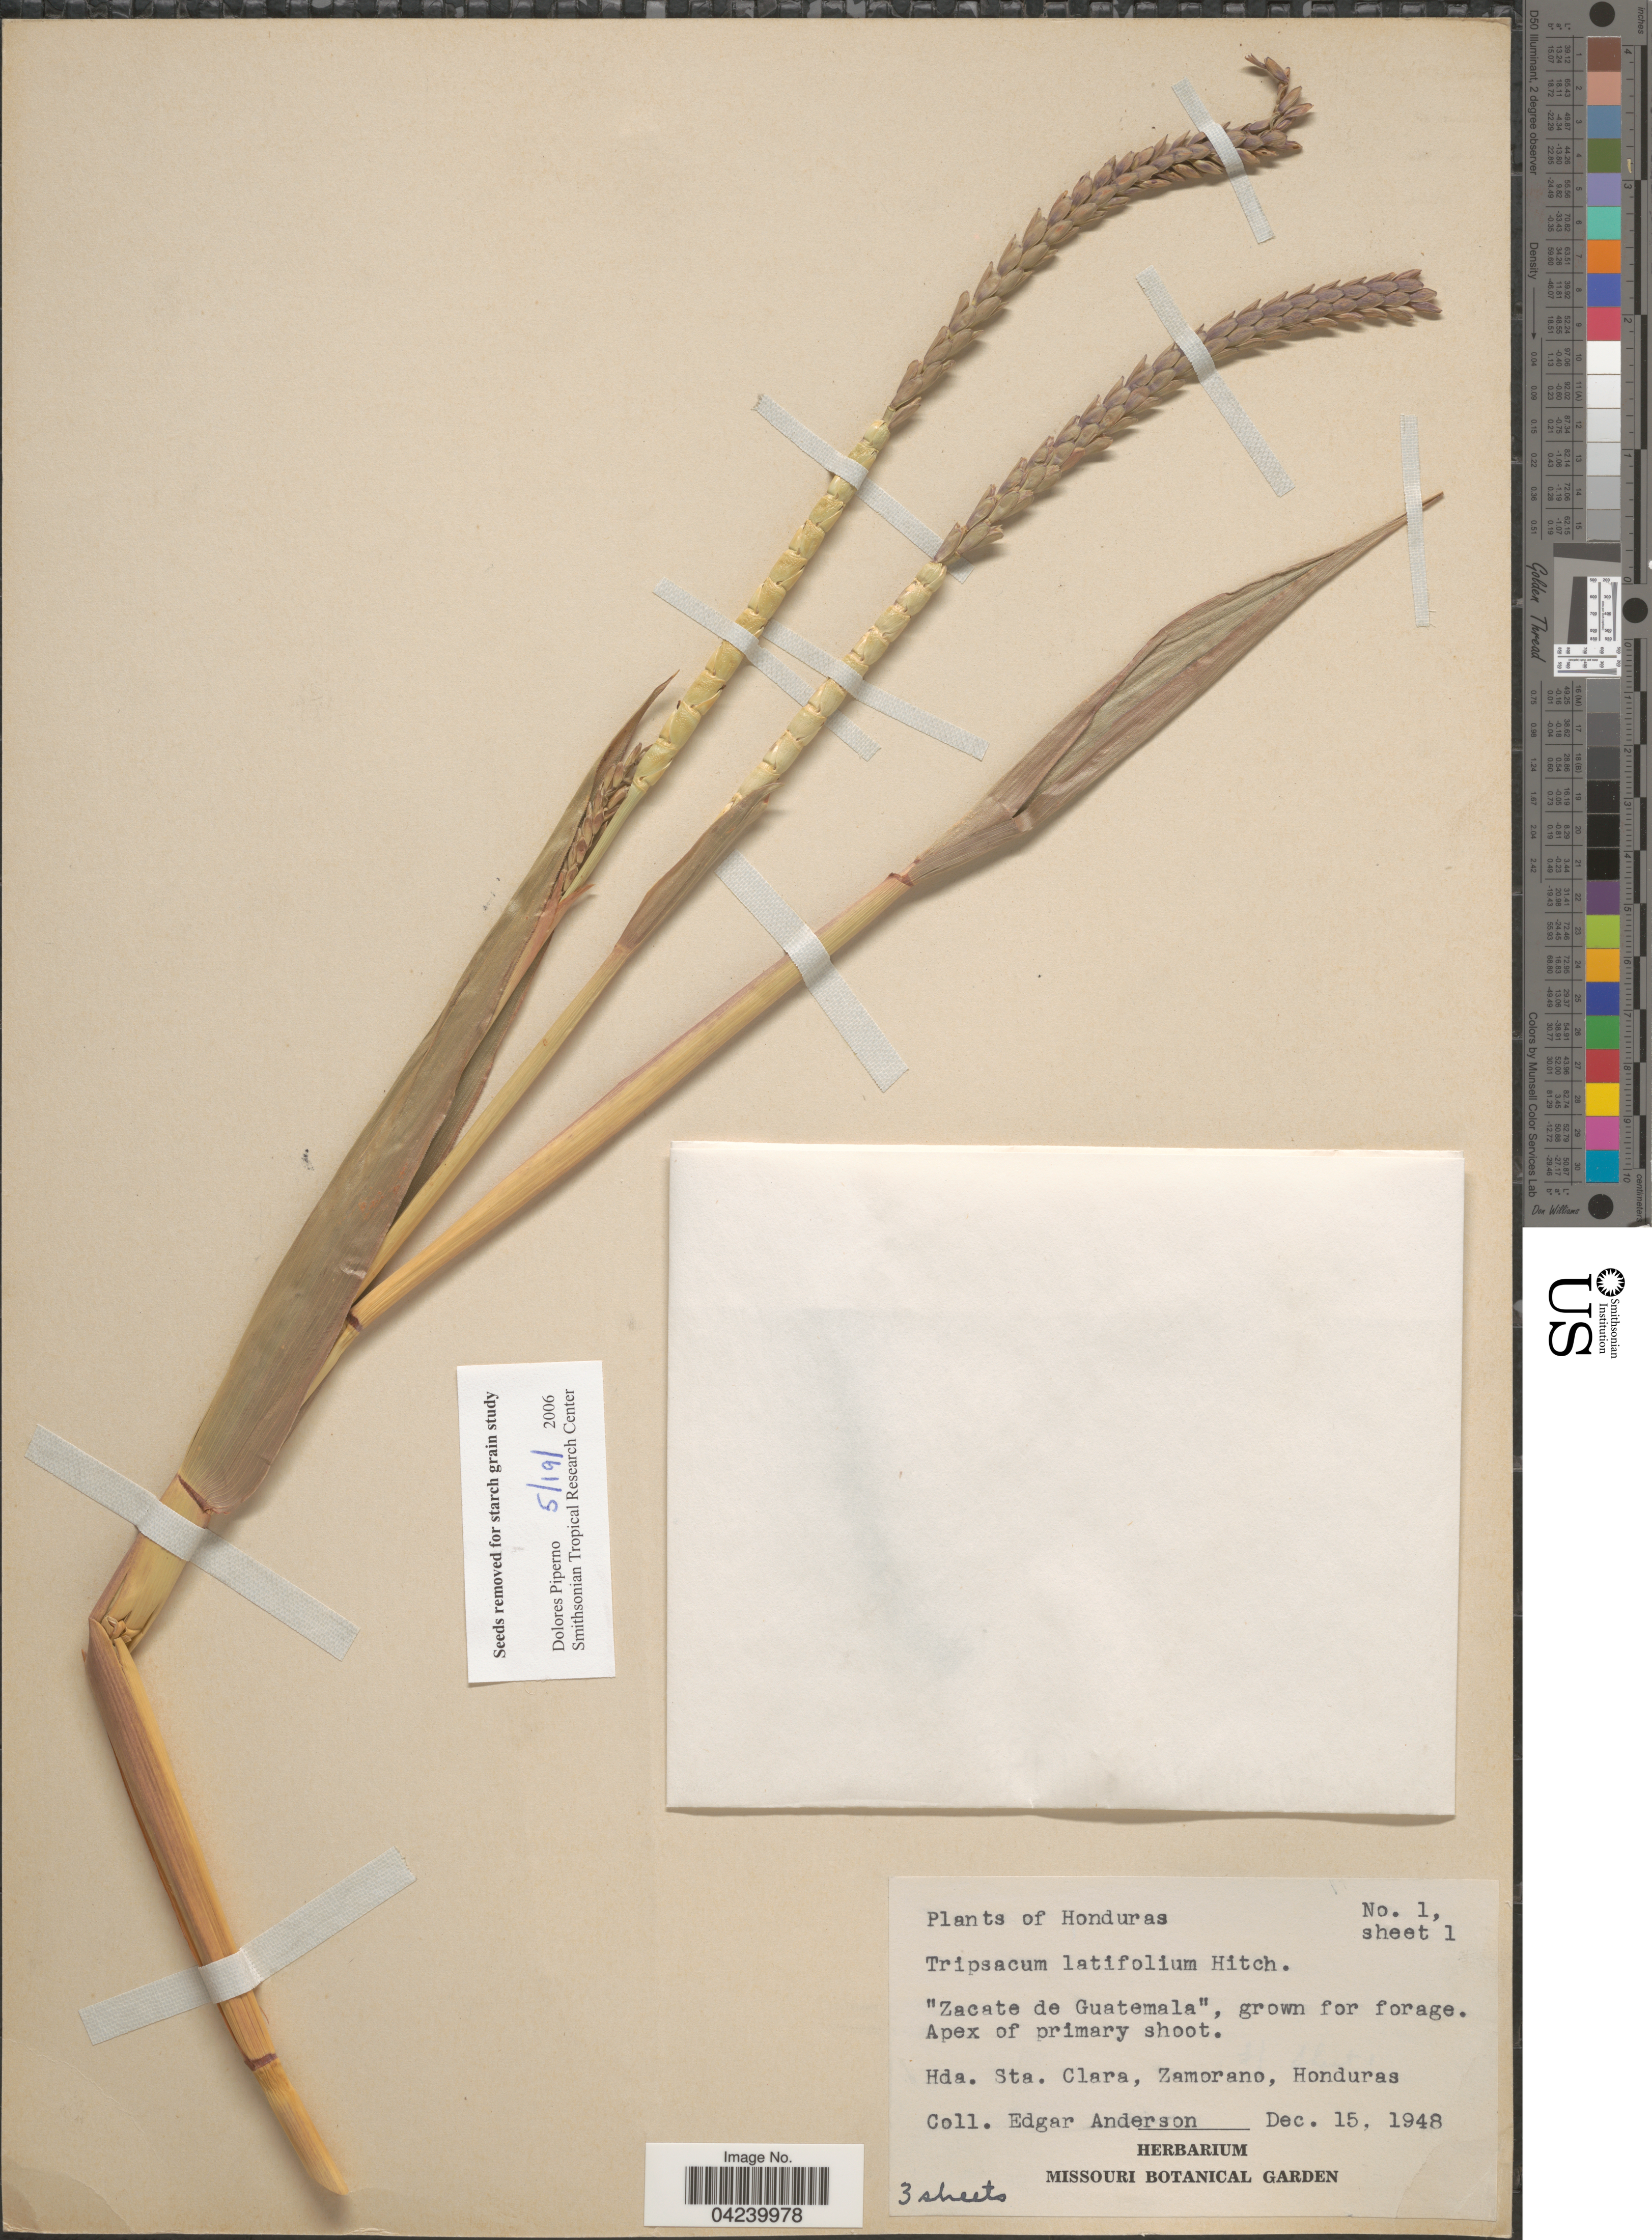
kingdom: Plantae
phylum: Tracheophyta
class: Liliopsida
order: Poales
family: Poaceae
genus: Tripsacum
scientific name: Tripsacum laxum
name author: Nash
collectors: E. S. Anderson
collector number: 1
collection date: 1948-12-15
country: Honduras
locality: Hda. Sta. Clara, Zamorano.